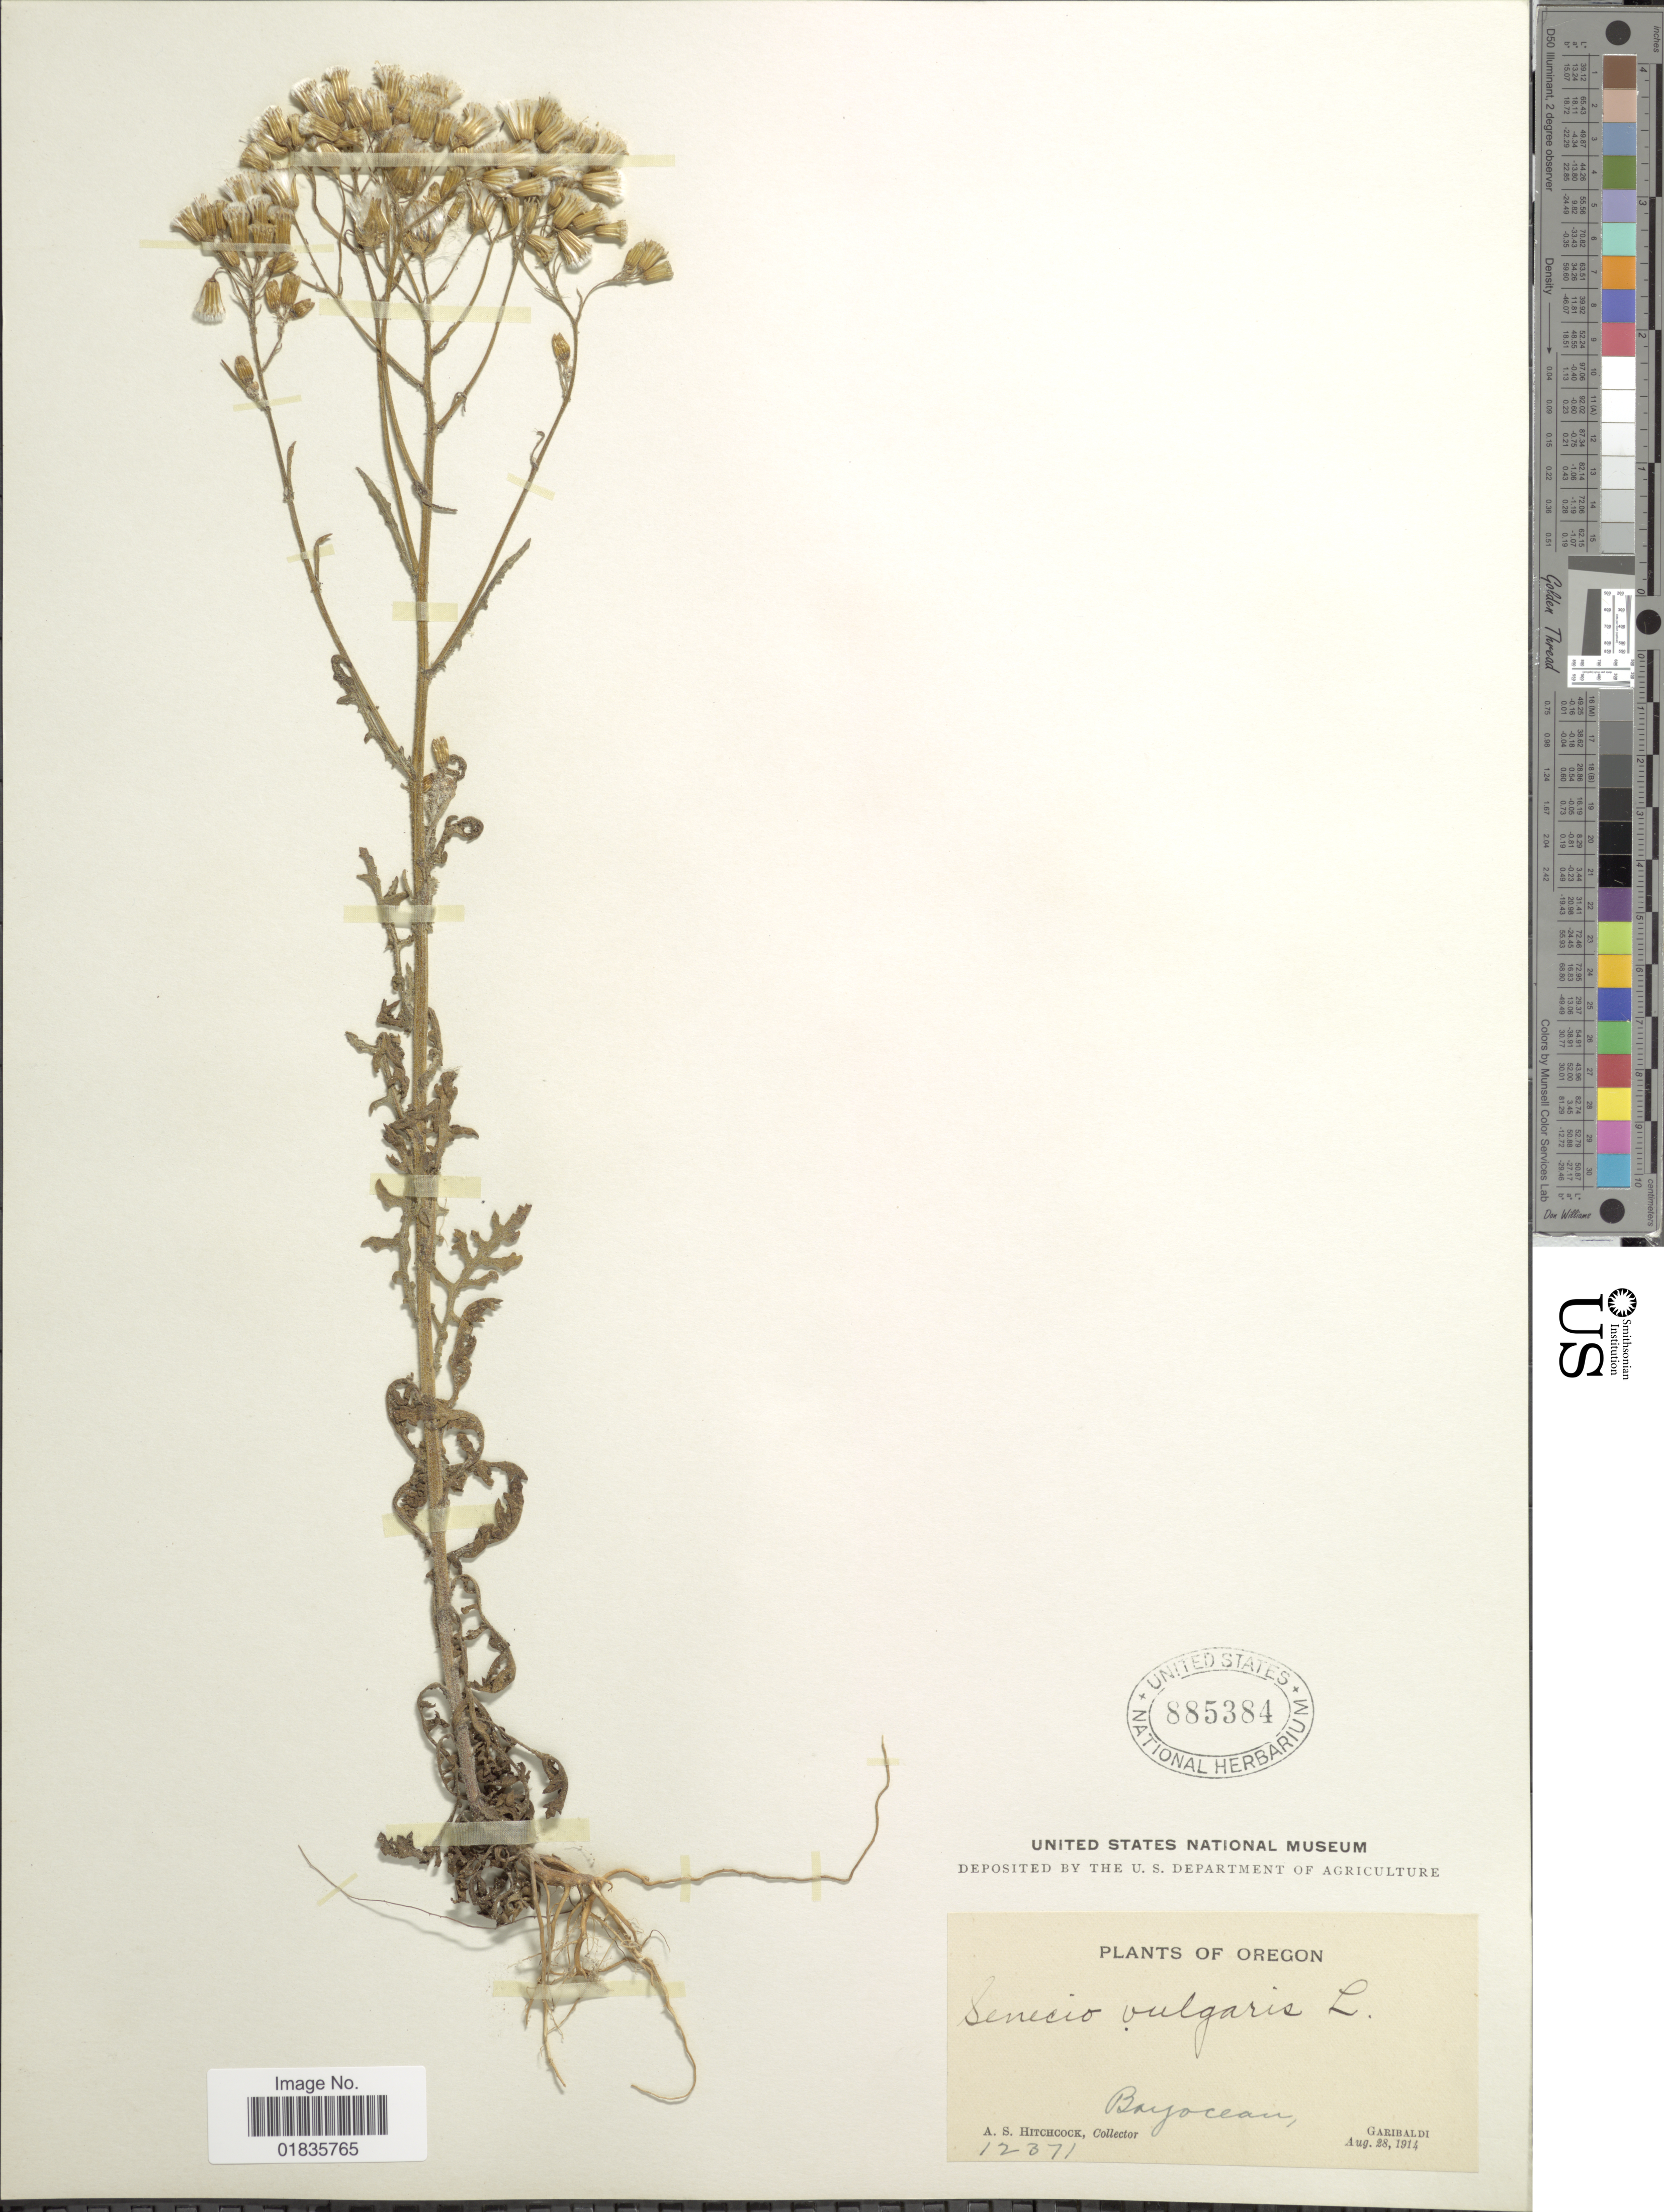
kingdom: Plantae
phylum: Tracheophyta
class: Magnoliopsida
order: Asterales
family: Asteraceae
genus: Senecio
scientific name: Senecio vulgaris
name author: L.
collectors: A. S. Hitchcock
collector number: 12371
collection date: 1914-08-28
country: United States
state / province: Oregon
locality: Bayocean, Garibaldi.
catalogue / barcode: US 885384